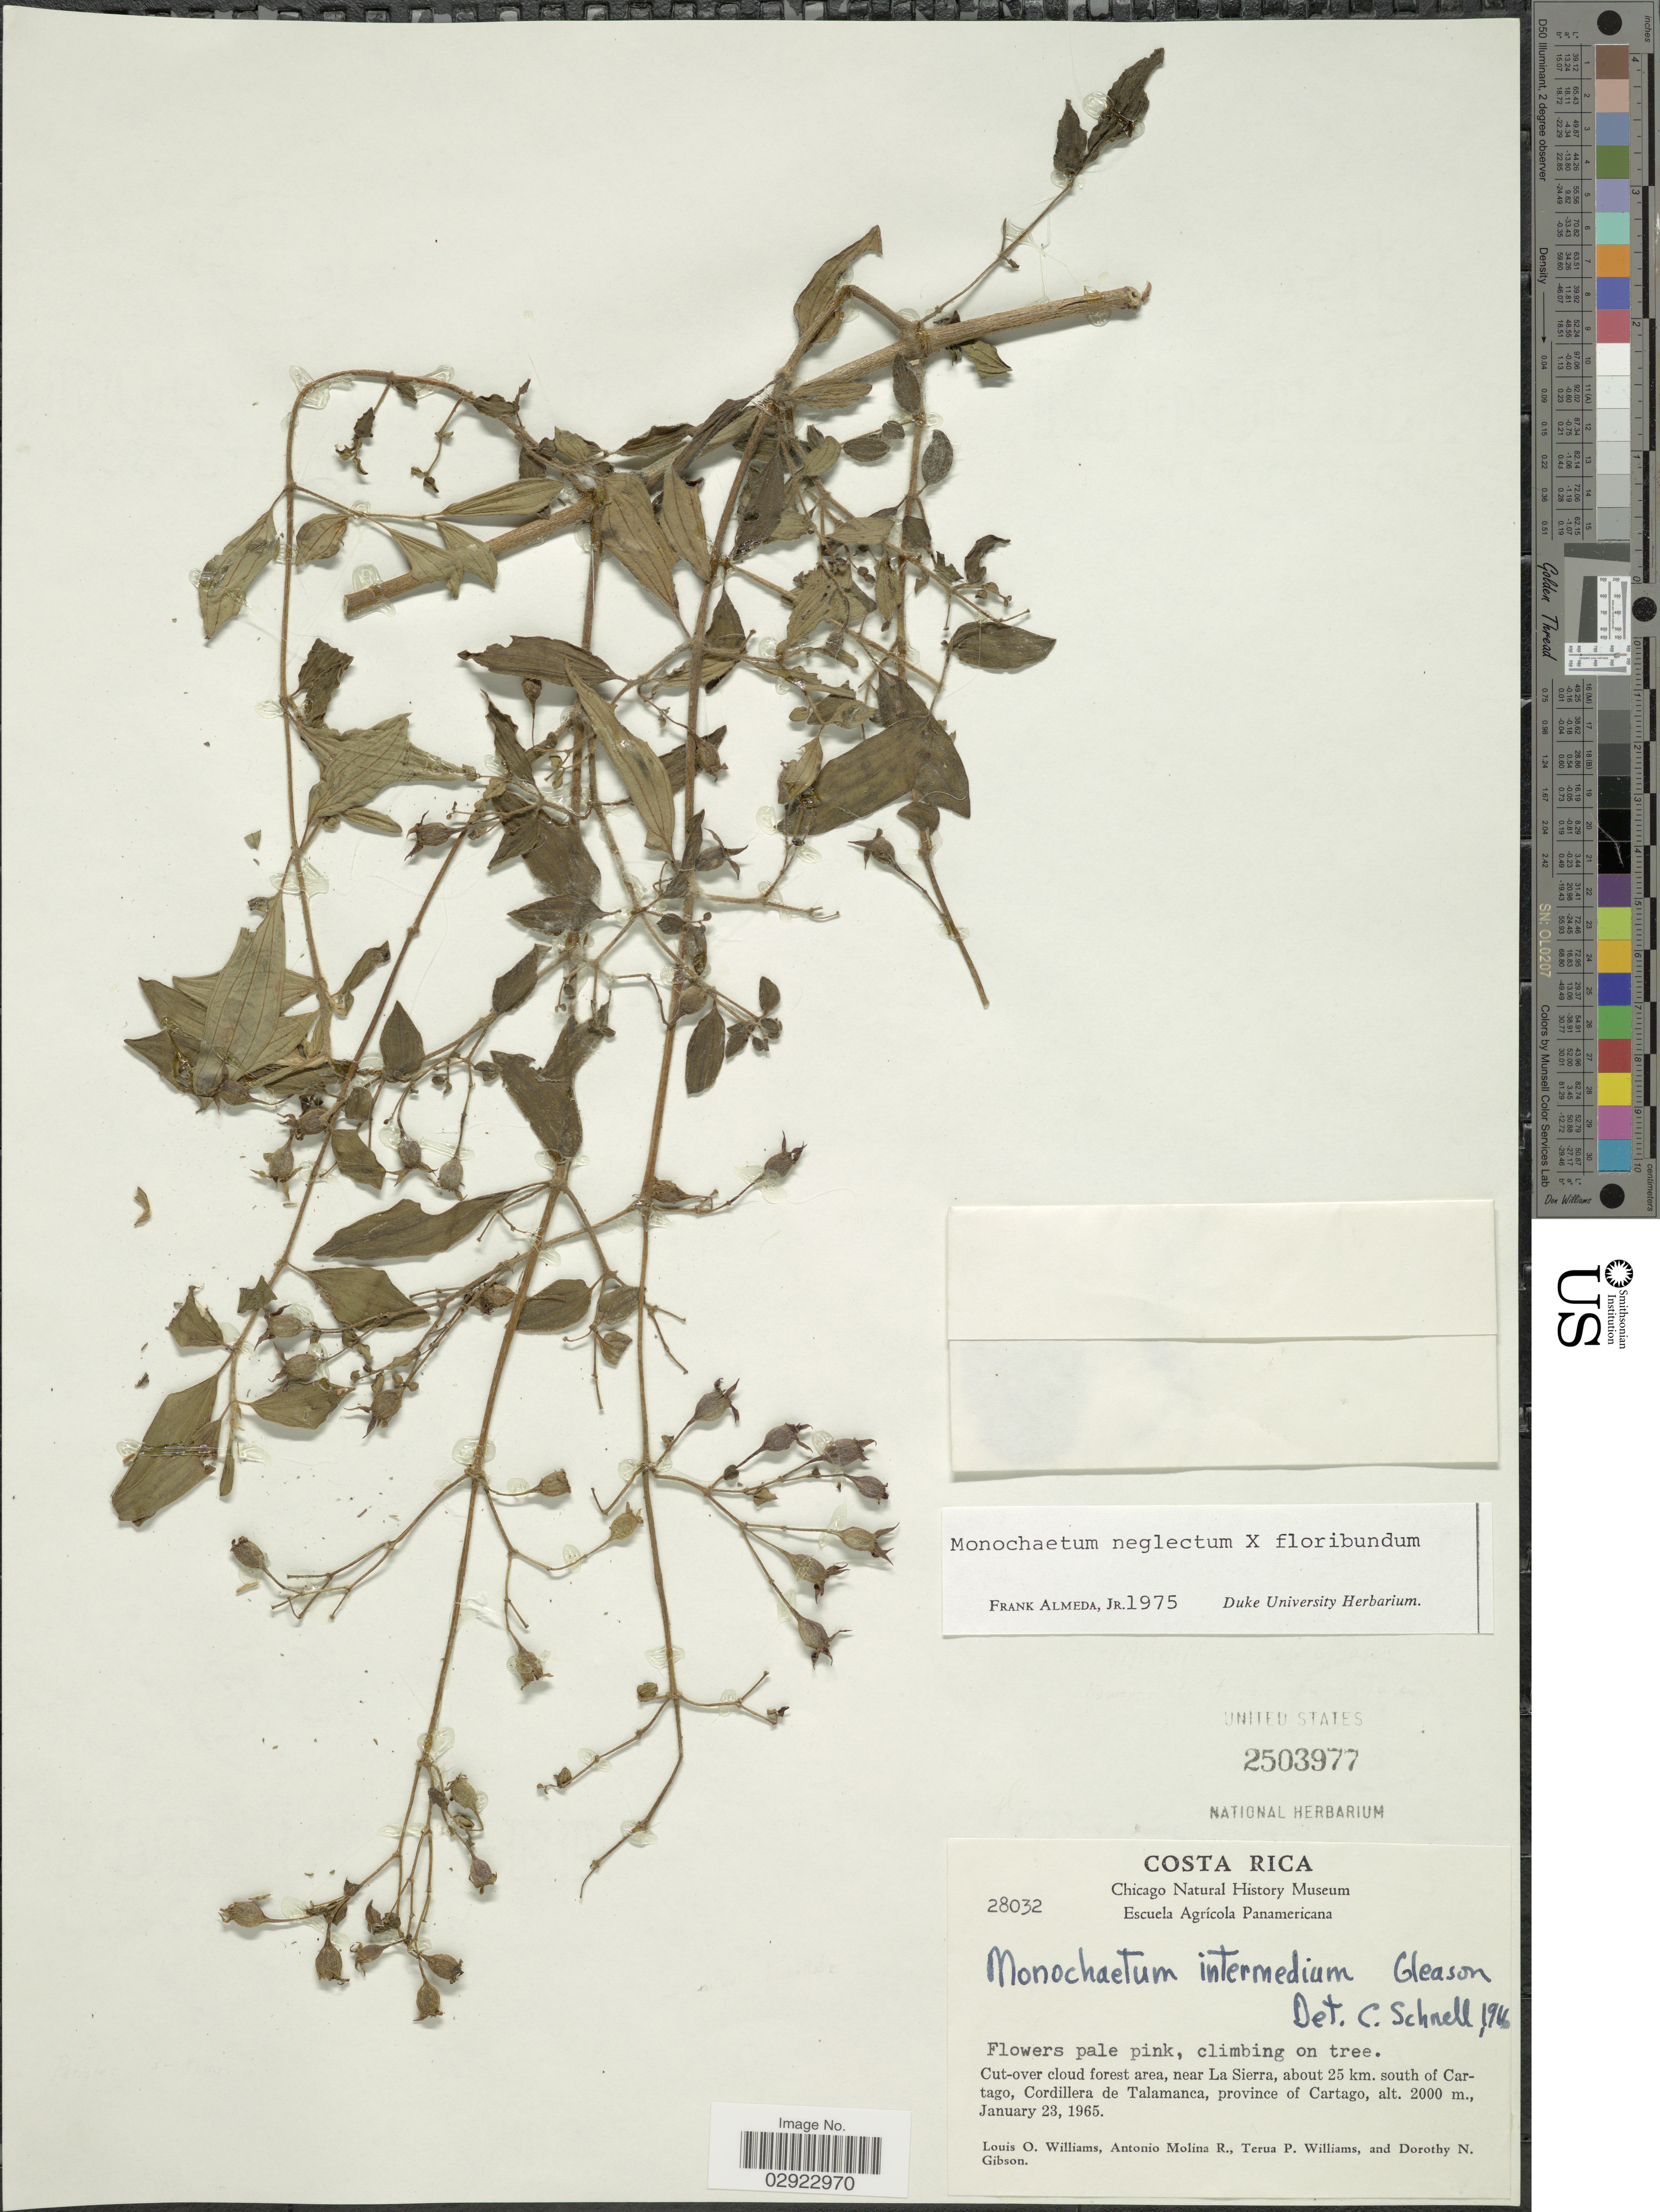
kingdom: Plantae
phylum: Tracheophyta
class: Magnoliopsida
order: Myrtales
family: Melastomataceae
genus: Monochaetum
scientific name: Monochaetum neglectum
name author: Almeda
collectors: L. O. Williams, A. Molina R., T. Williams & D. N. Gibson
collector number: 28032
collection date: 1965-01-23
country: Costa Rica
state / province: Cartago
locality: Cut-over cloud forest area, near La Sierra, about 25 km. south of Cartago, Cordillera de Talamanca, province of Cartago.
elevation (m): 2000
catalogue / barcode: US 2503977